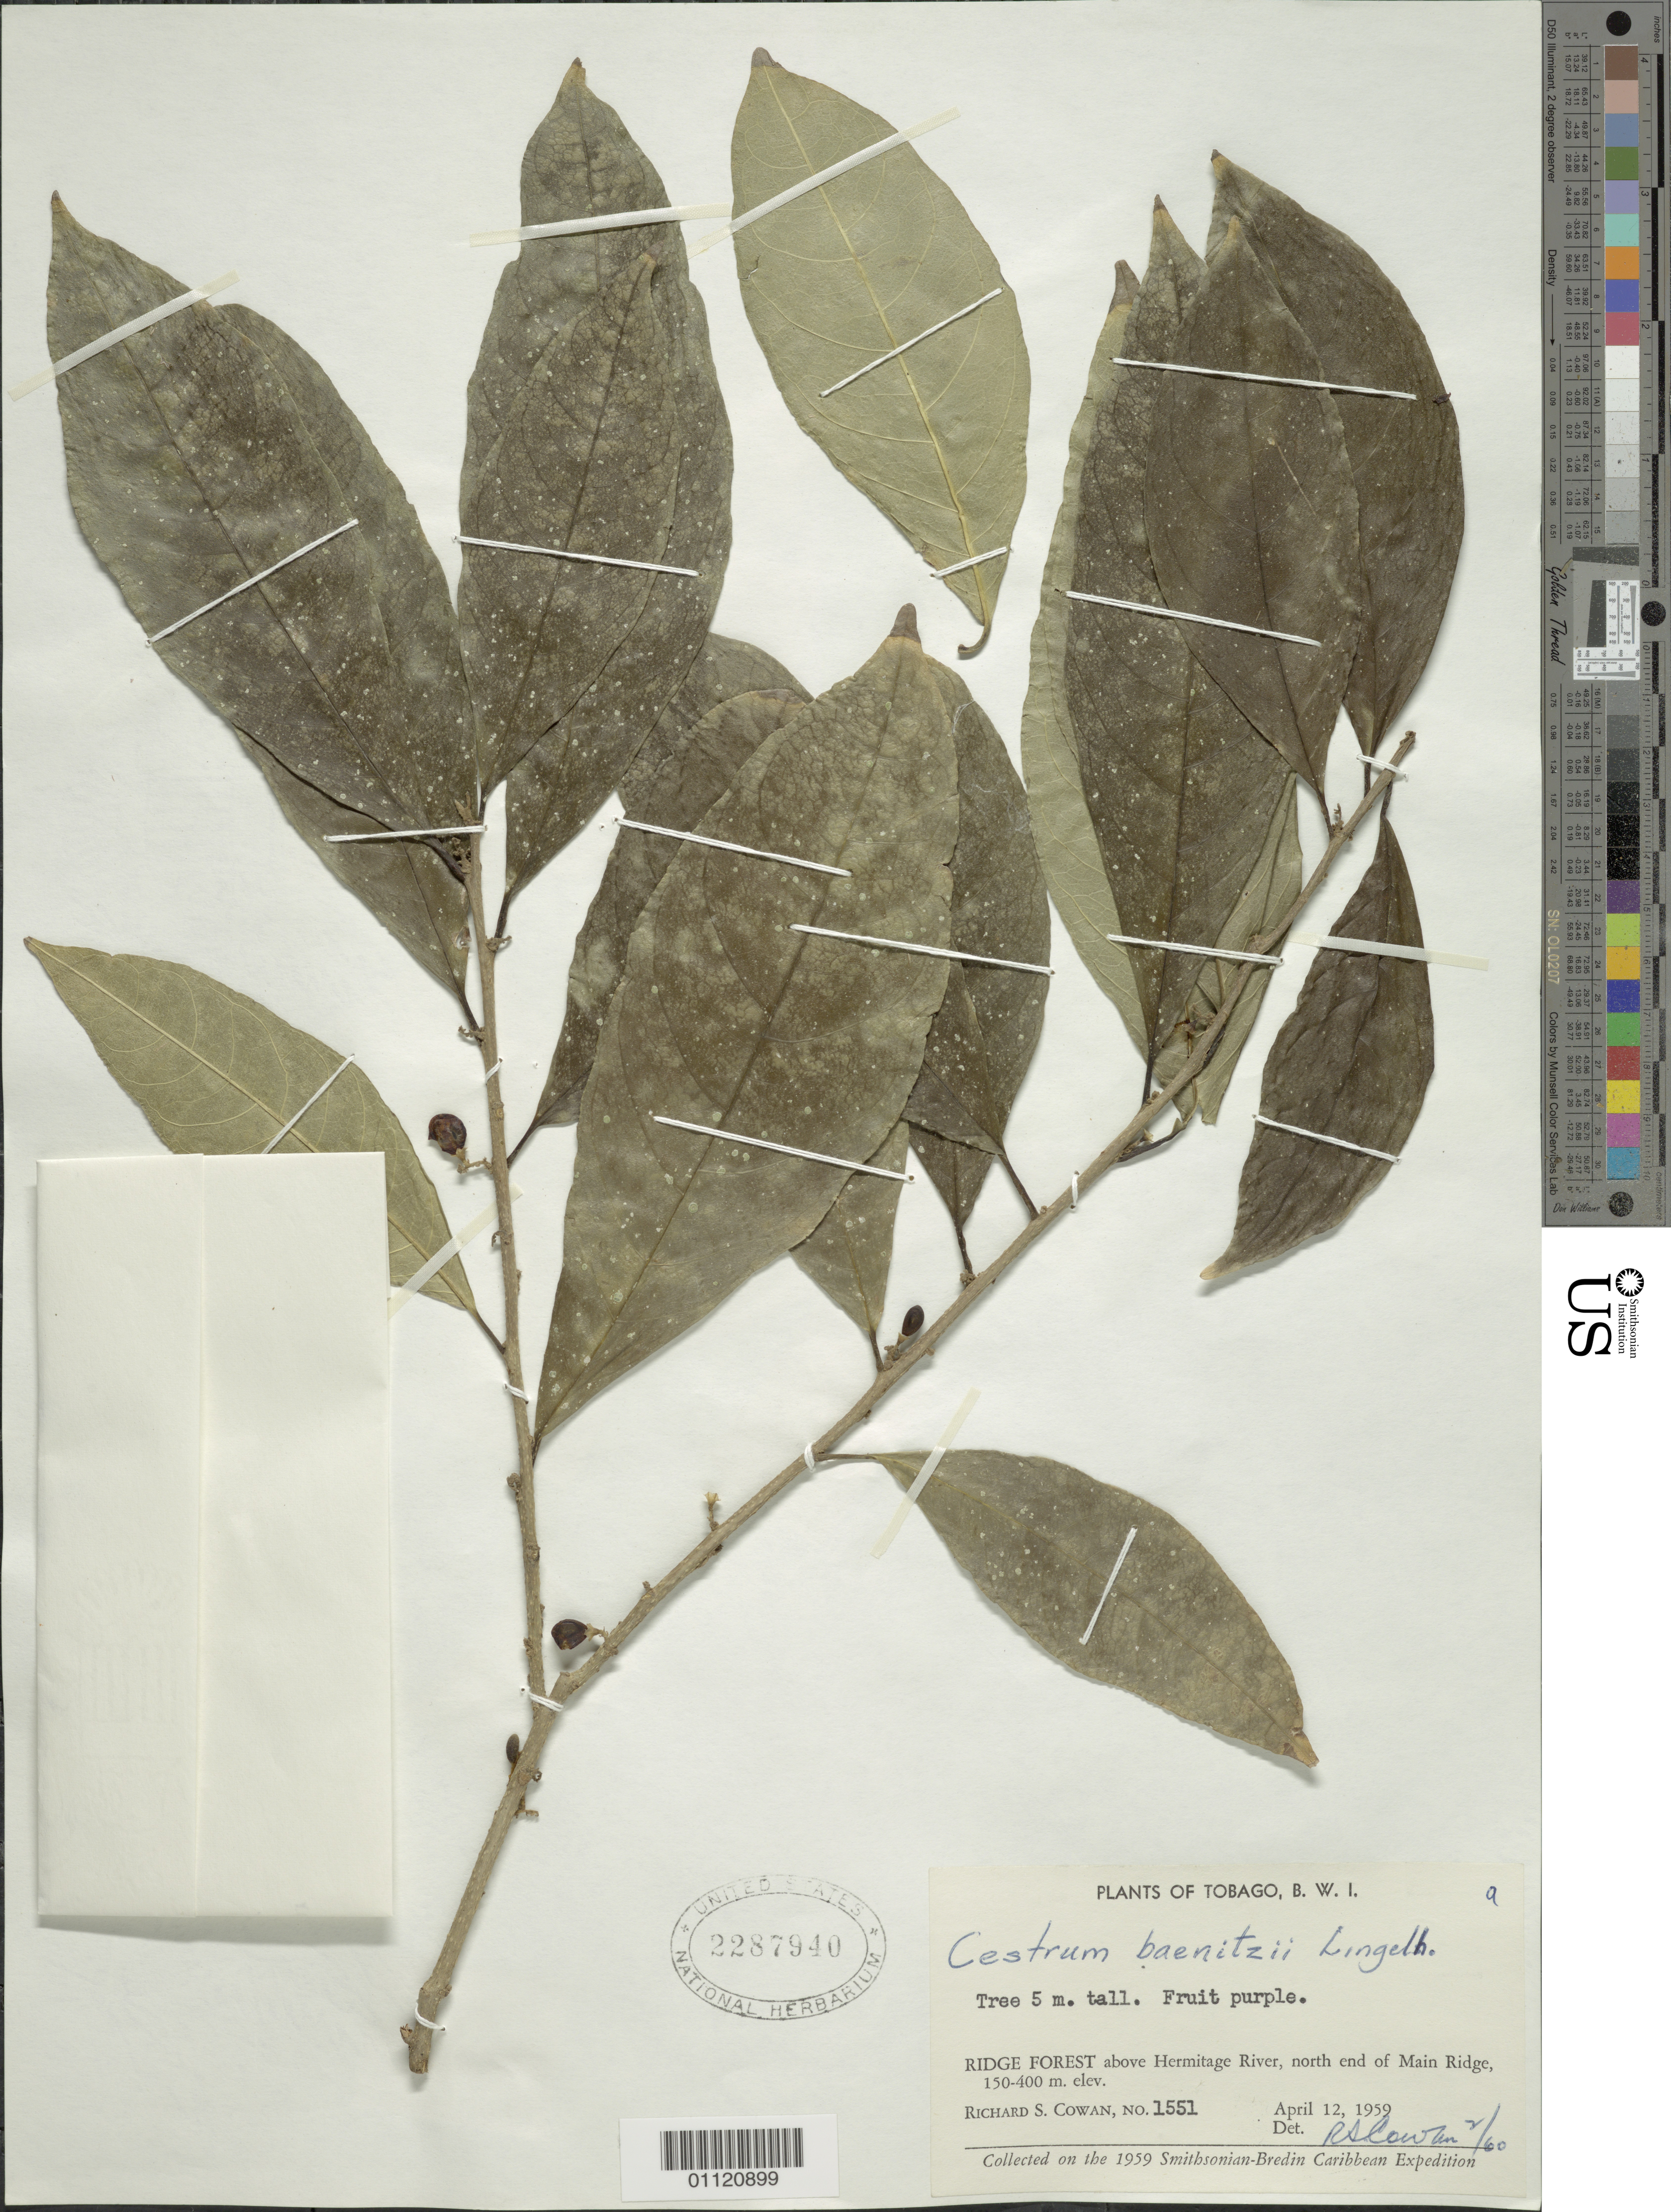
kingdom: Plantae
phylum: Tracheophyta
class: Magnoliopsida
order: Solanales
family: Solanaceae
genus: Cestrum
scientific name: Cestrum baenitzii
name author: Lingelsh.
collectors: R. S. Cowan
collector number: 1551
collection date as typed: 12 Apr 1959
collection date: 1959-04-12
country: Trinidad and Tobago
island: Tobago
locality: Ridge Forest above HErmitage Road, N end of Main Ridge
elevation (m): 150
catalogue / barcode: US 2287940